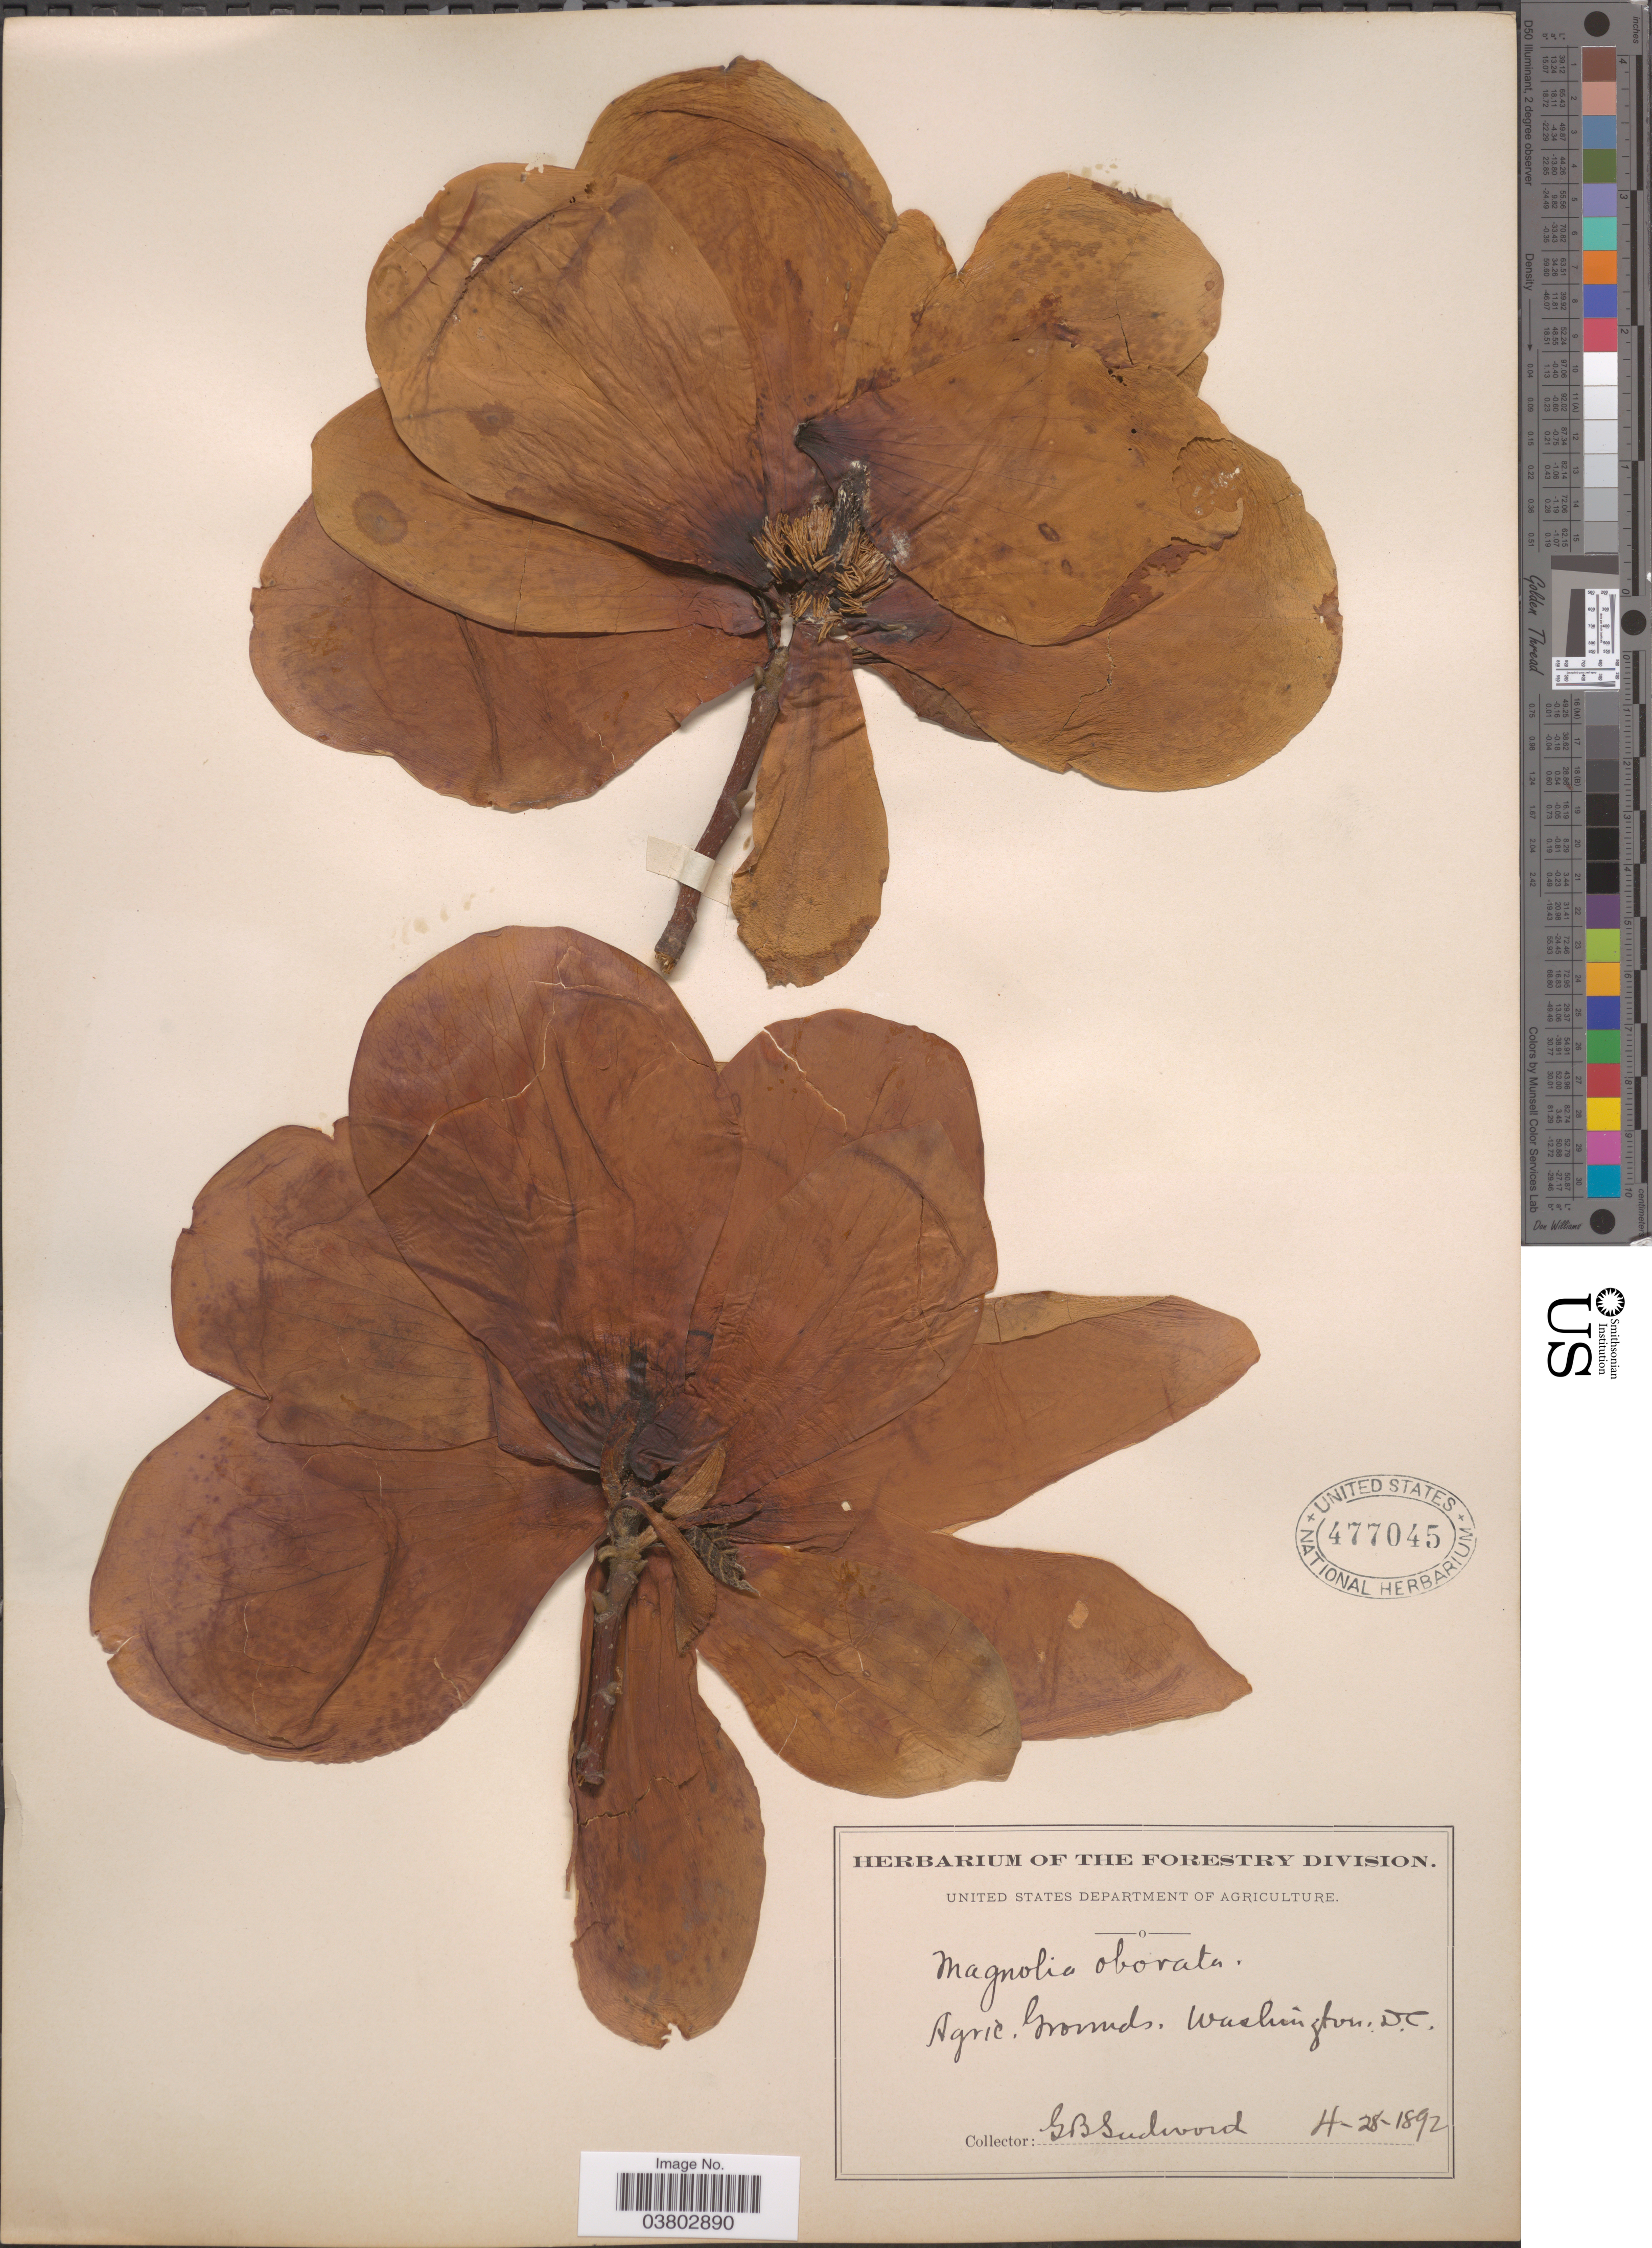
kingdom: Plantae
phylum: Tracheophyta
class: Magnoliopsida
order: Magnoliales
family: Magnoliaceae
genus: Magnolia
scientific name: Magnolia obovata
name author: Thunb.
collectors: G. B. Sudworth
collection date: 1892-04-28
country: United States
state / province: District of Columbia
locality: Agric. Grounds. Washington.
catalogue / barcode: US 477045